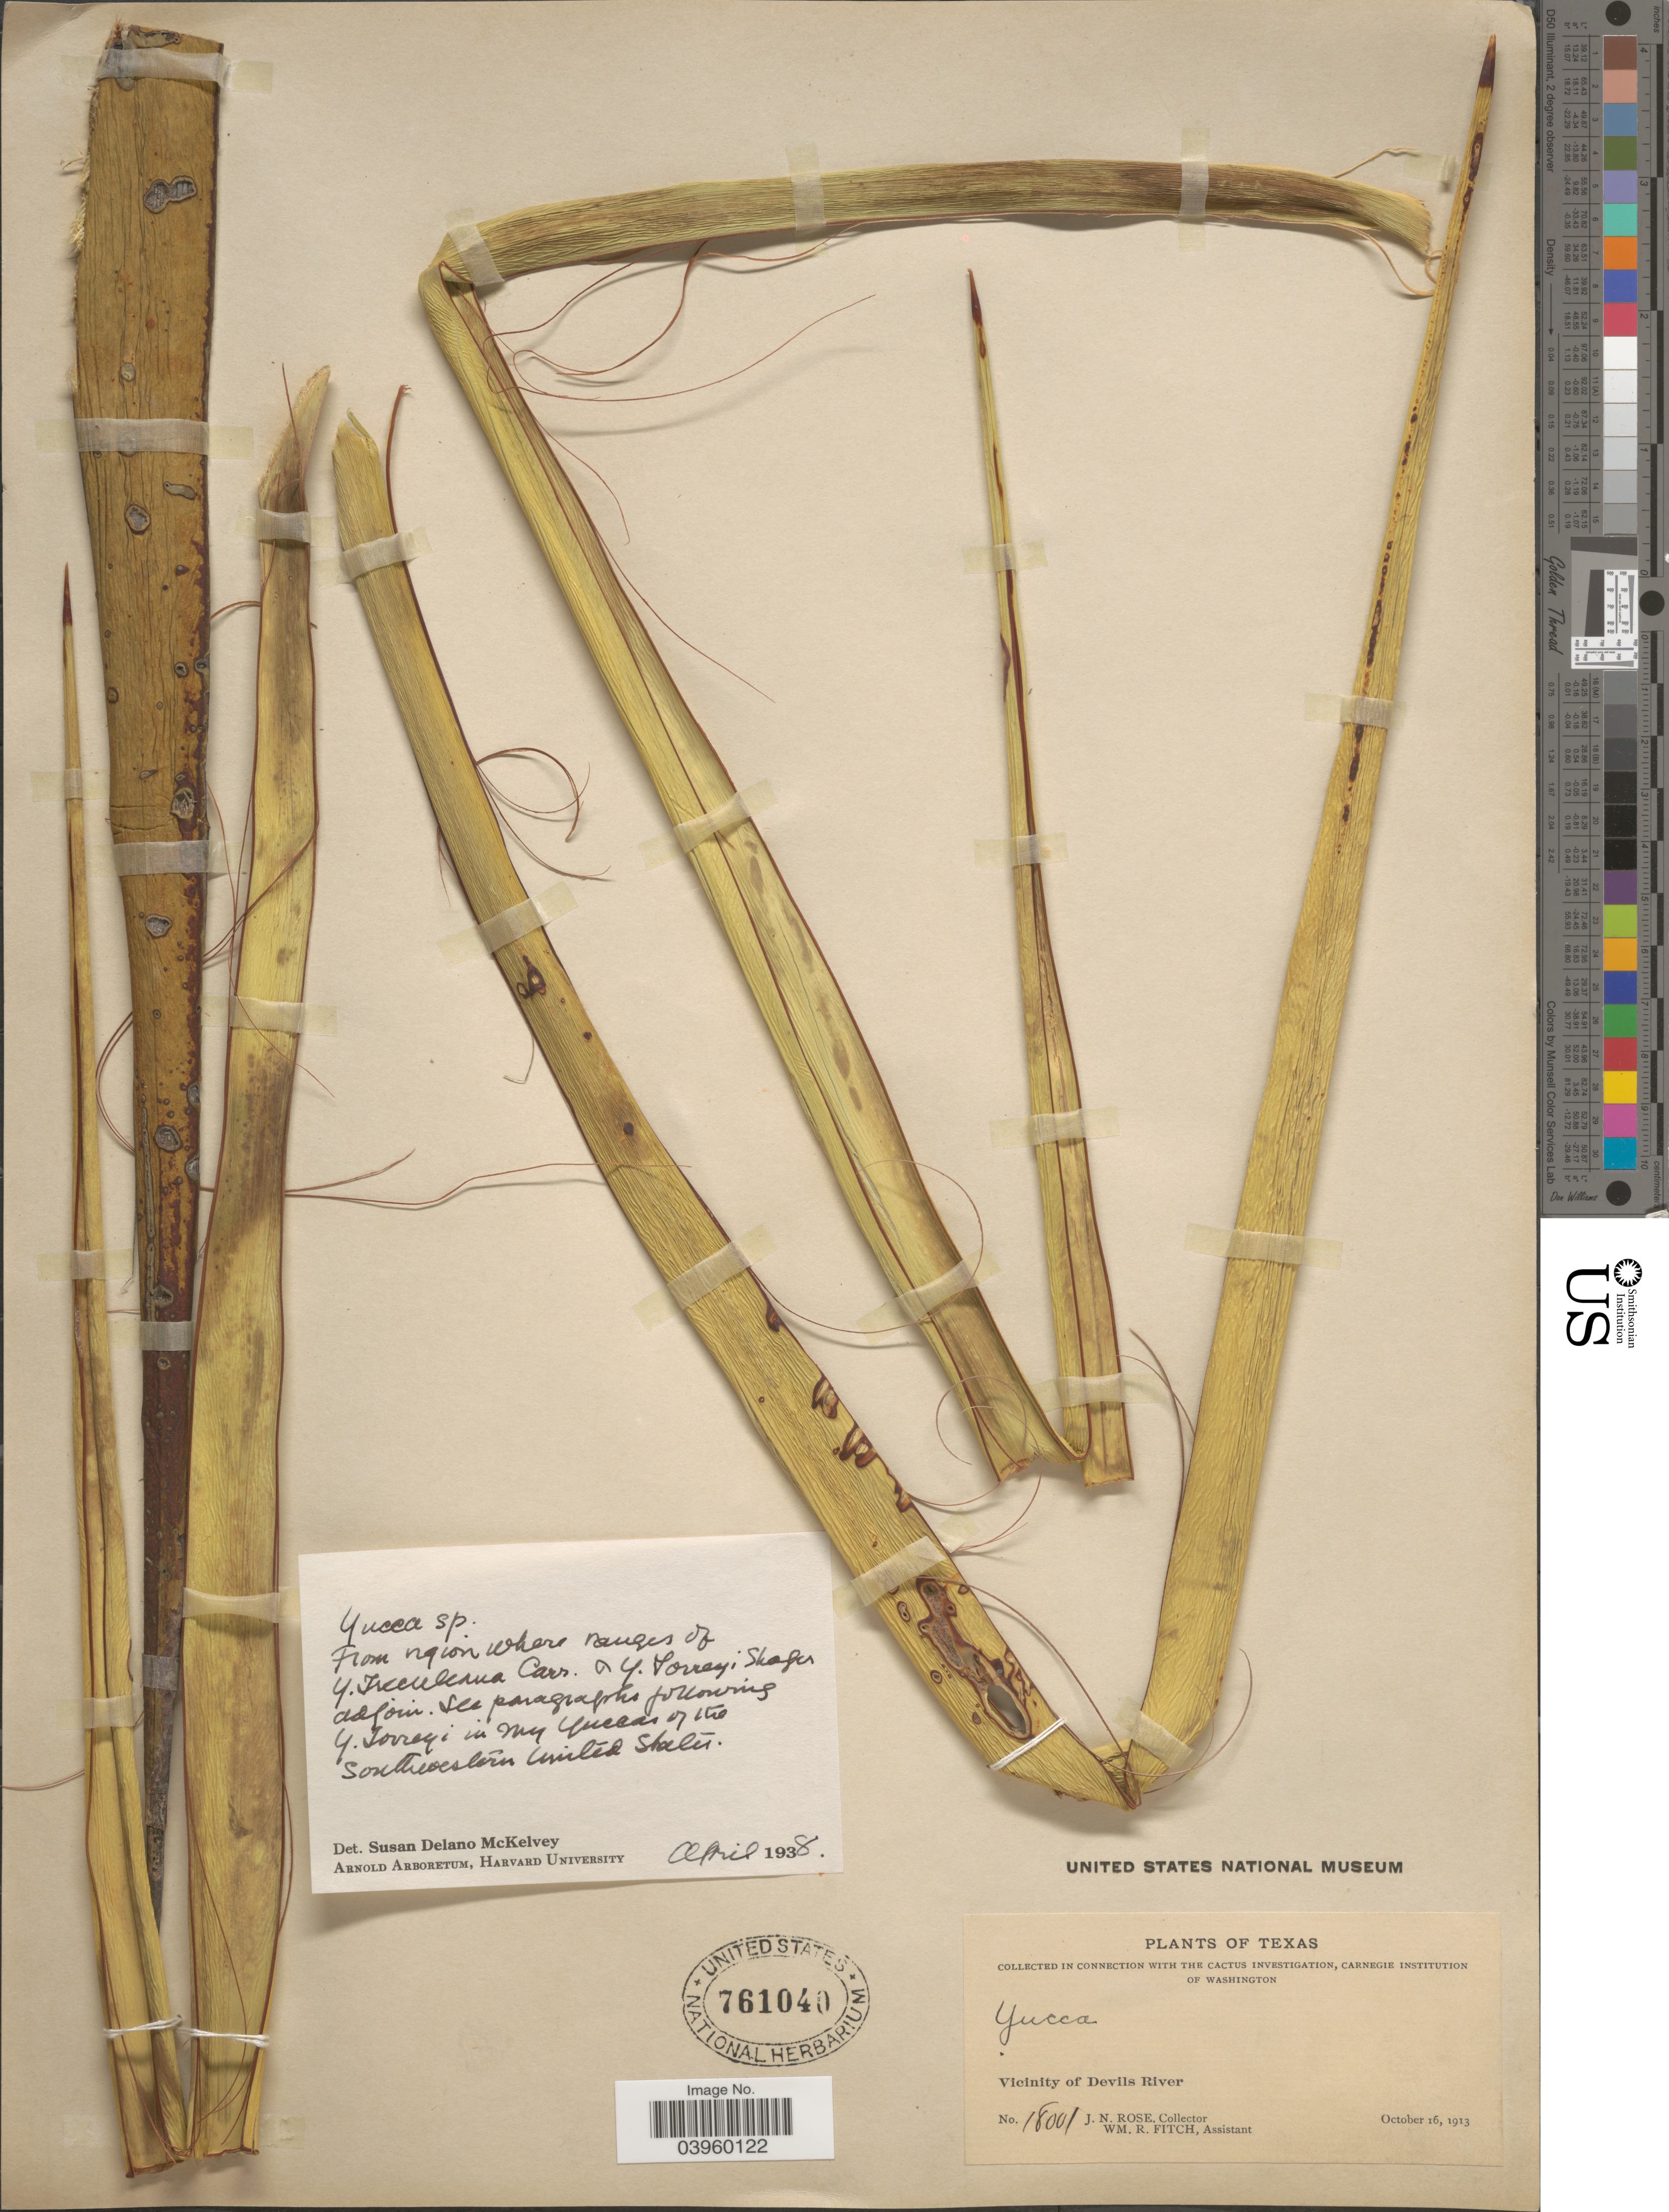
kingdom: Plantae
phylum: Tracheophyta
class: Liliopsida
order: Asparagales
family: Asparagaceae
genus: Yucca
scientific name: Yucca torreyi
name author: Shafer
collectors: J. N. Rose & W. R. Fitch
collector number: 18001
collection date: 1913-10-16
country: United States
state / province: Texas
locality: Vicinity of Devils River.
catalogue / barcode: US 761040